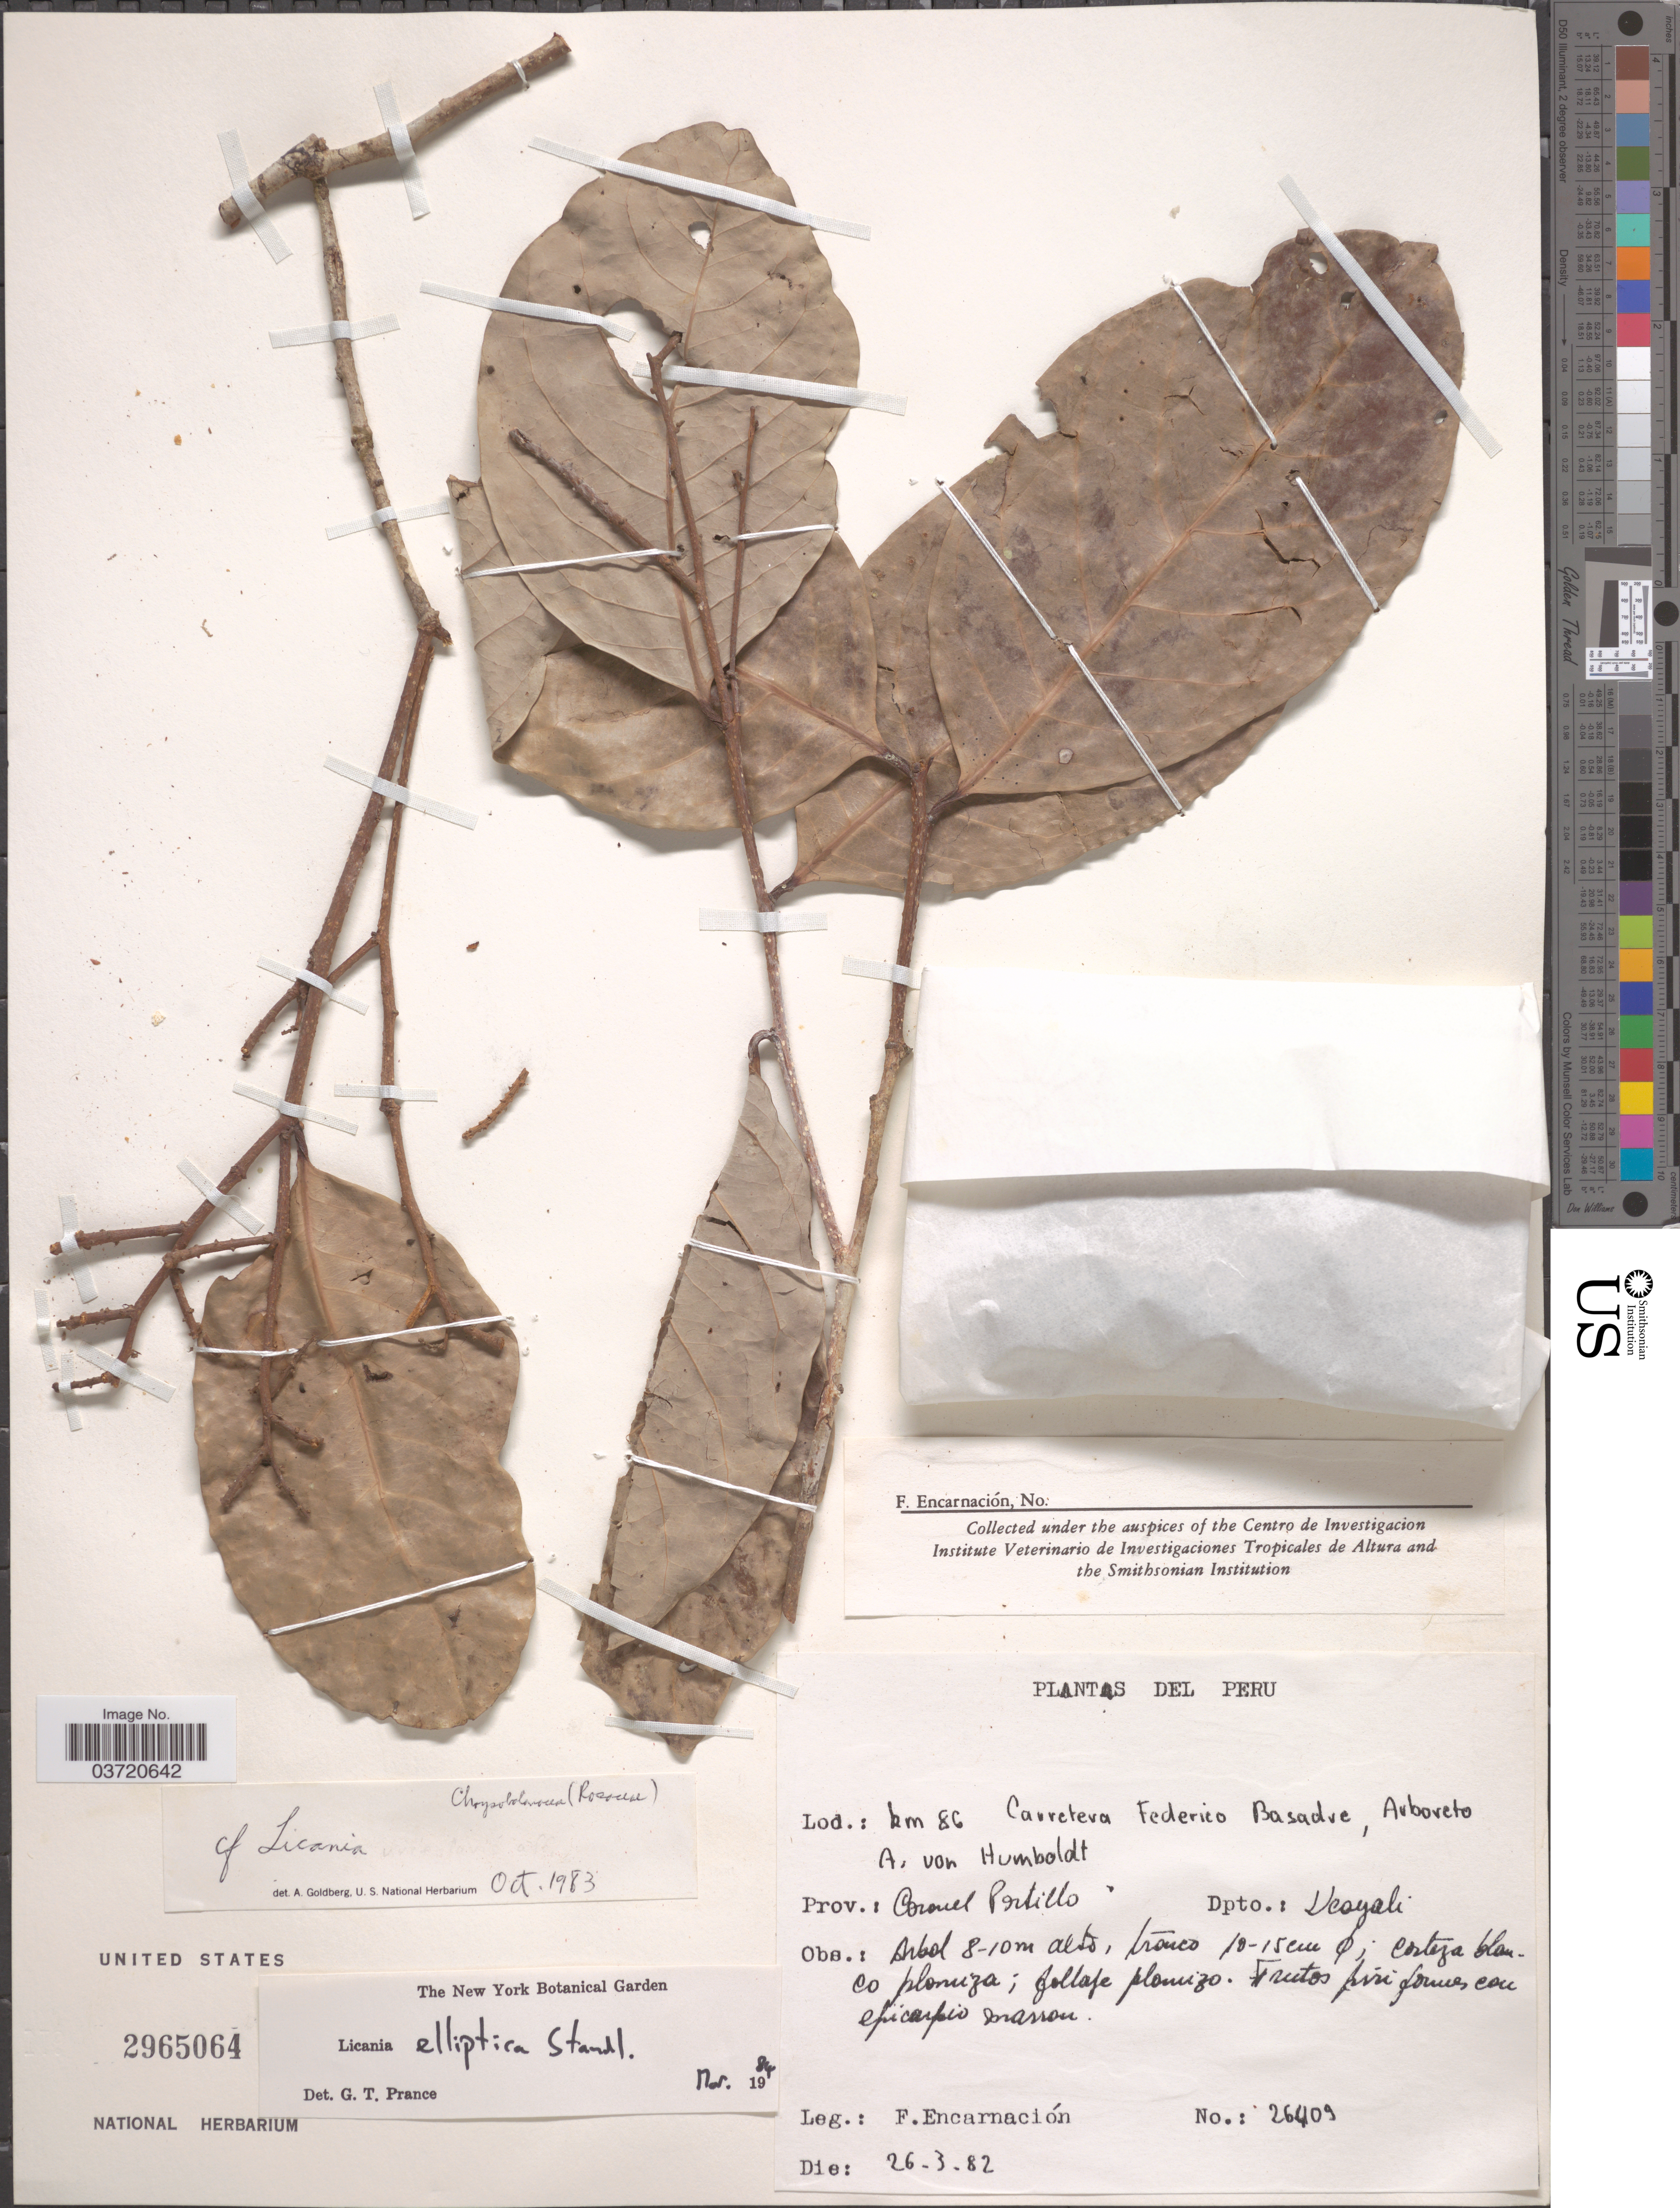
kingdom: Plantae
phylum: Tracheophyta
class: Magnoliopsida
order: Malpighiales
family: Chrysobalanaceae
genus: Licania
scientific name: Licania elliptica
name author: Standl.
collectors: F. Encarnación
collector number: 26409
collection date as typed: Transcribed d/m/y: 26/3/82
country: Peru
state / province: Ucayali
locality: Km 86 Carretera Federico Basadre, Arboreto A. von Humboldt. Prov.: Coronel Pertillo. Dpto.: Ucayali.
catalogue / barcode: US 2965064